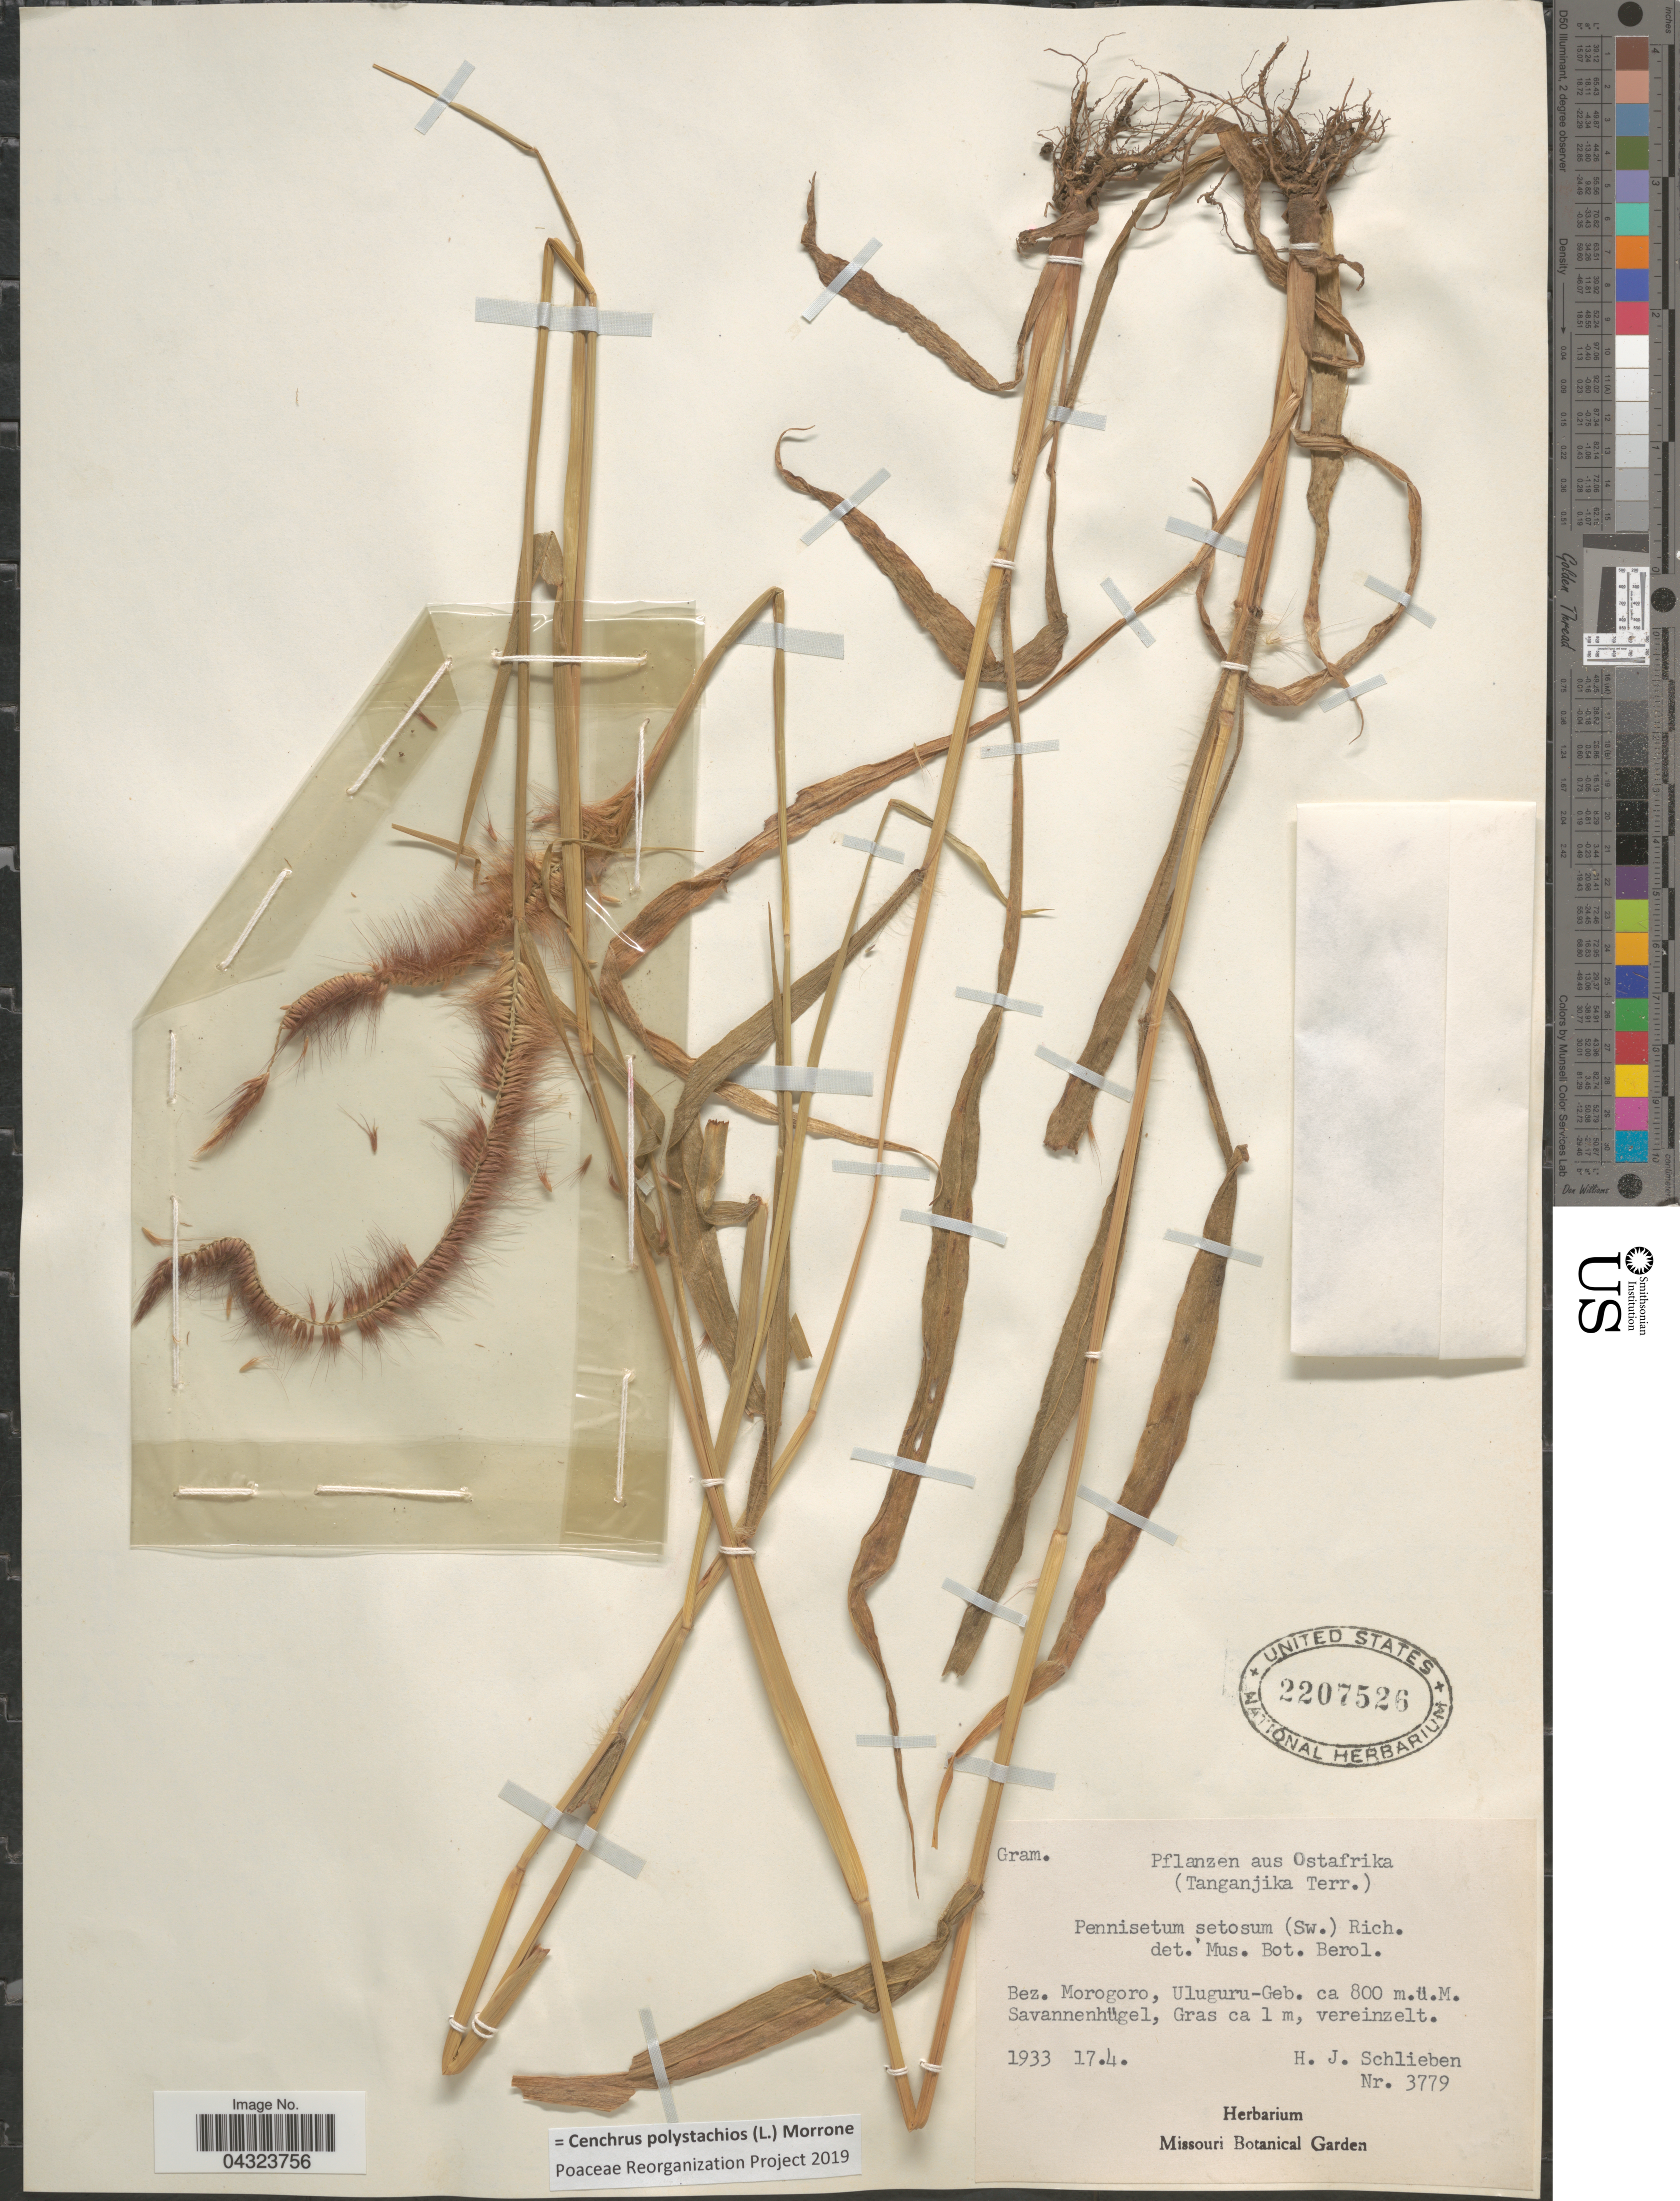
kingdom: Plantae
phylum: Tracheophyta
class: Liliopsida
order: Poales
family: Poaceae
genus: Cenchrus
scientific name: Cenchrus polystachios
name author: (L.) Morrone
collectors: H. J. Schlieben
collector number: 3779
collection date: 1933-04-17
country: Tanzania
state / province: Morogoro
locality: Pflanzen aus Ostafrica (Tanganjika Terr.) Bez. Morogoro, Uluguru-Geb.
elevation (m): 800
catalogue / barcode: US 2207526